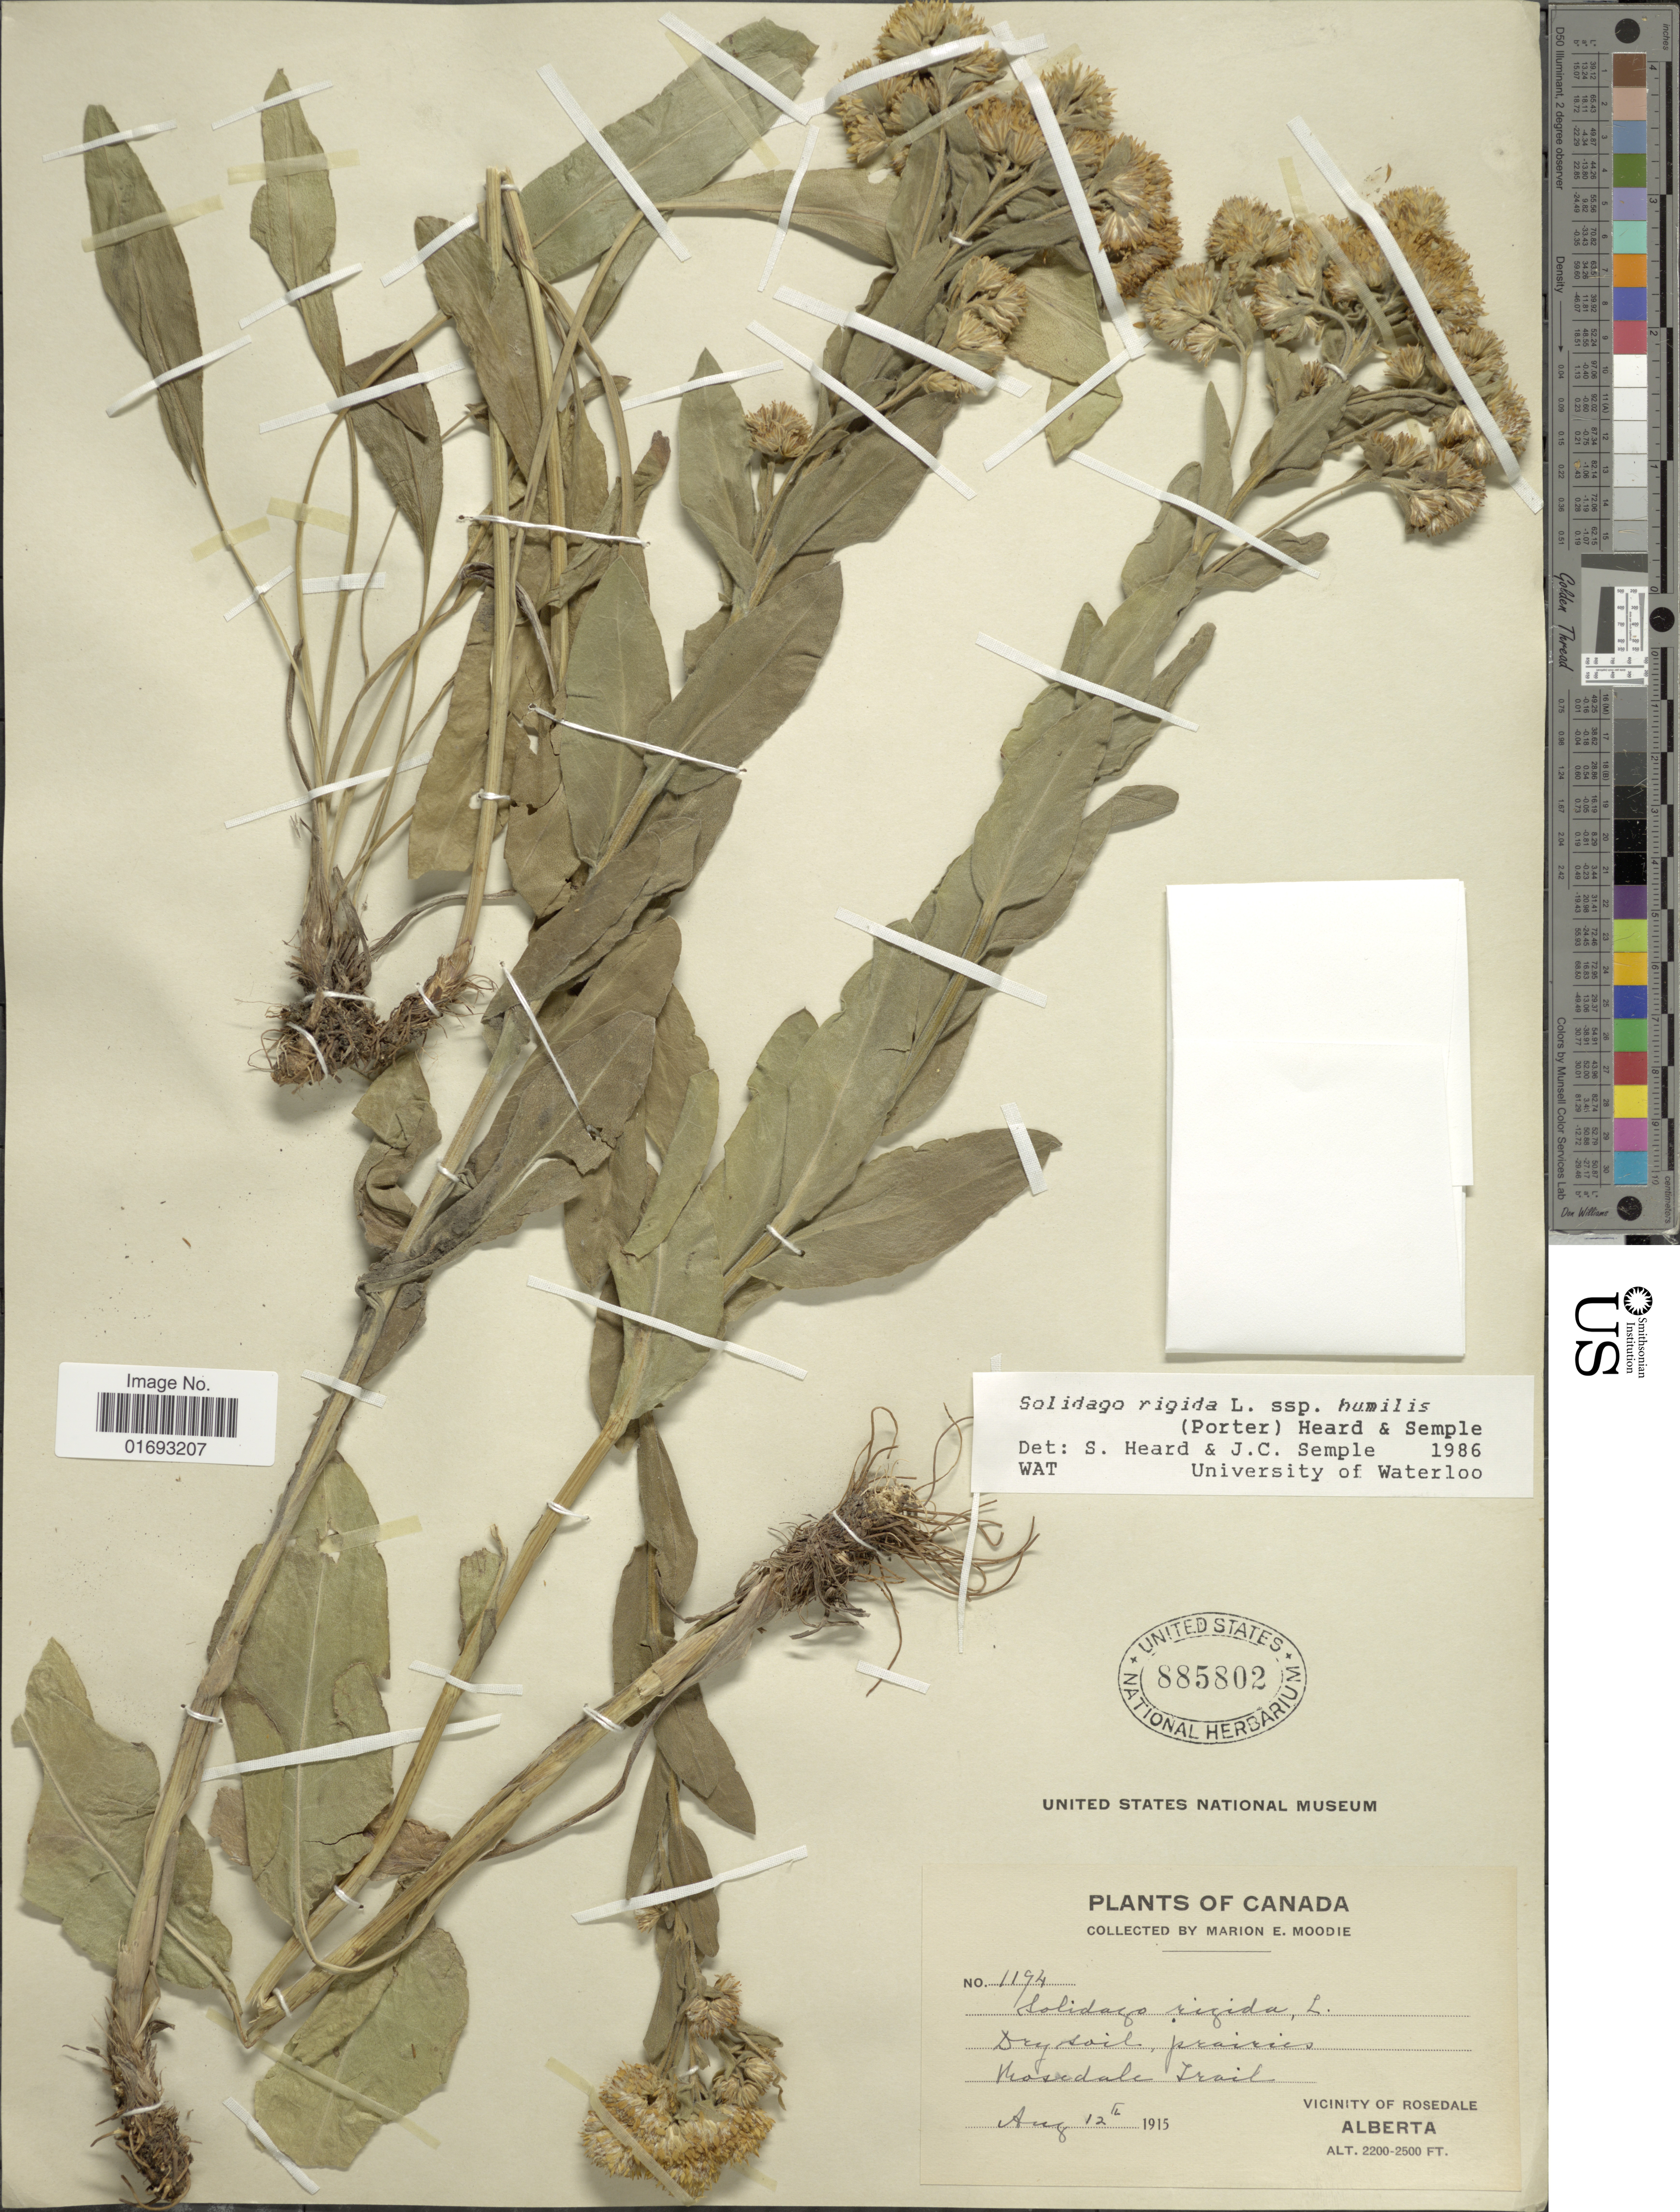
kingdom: Plantae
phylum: Tracheophyta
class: Magnoliopsida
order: Asterales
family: Asteraceae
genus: Oligoneuron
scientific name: Oligoneuron rigidum var. humile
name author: (Porter) G.L. Nesom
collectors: M. E. Moodie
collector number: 1194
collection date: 1915-08-12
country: Canada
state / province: Alberta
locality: Canada, dry soil, prairies, Mosedale Trail. Vicinity of Rosedala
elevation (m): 671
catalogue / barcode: US 885802